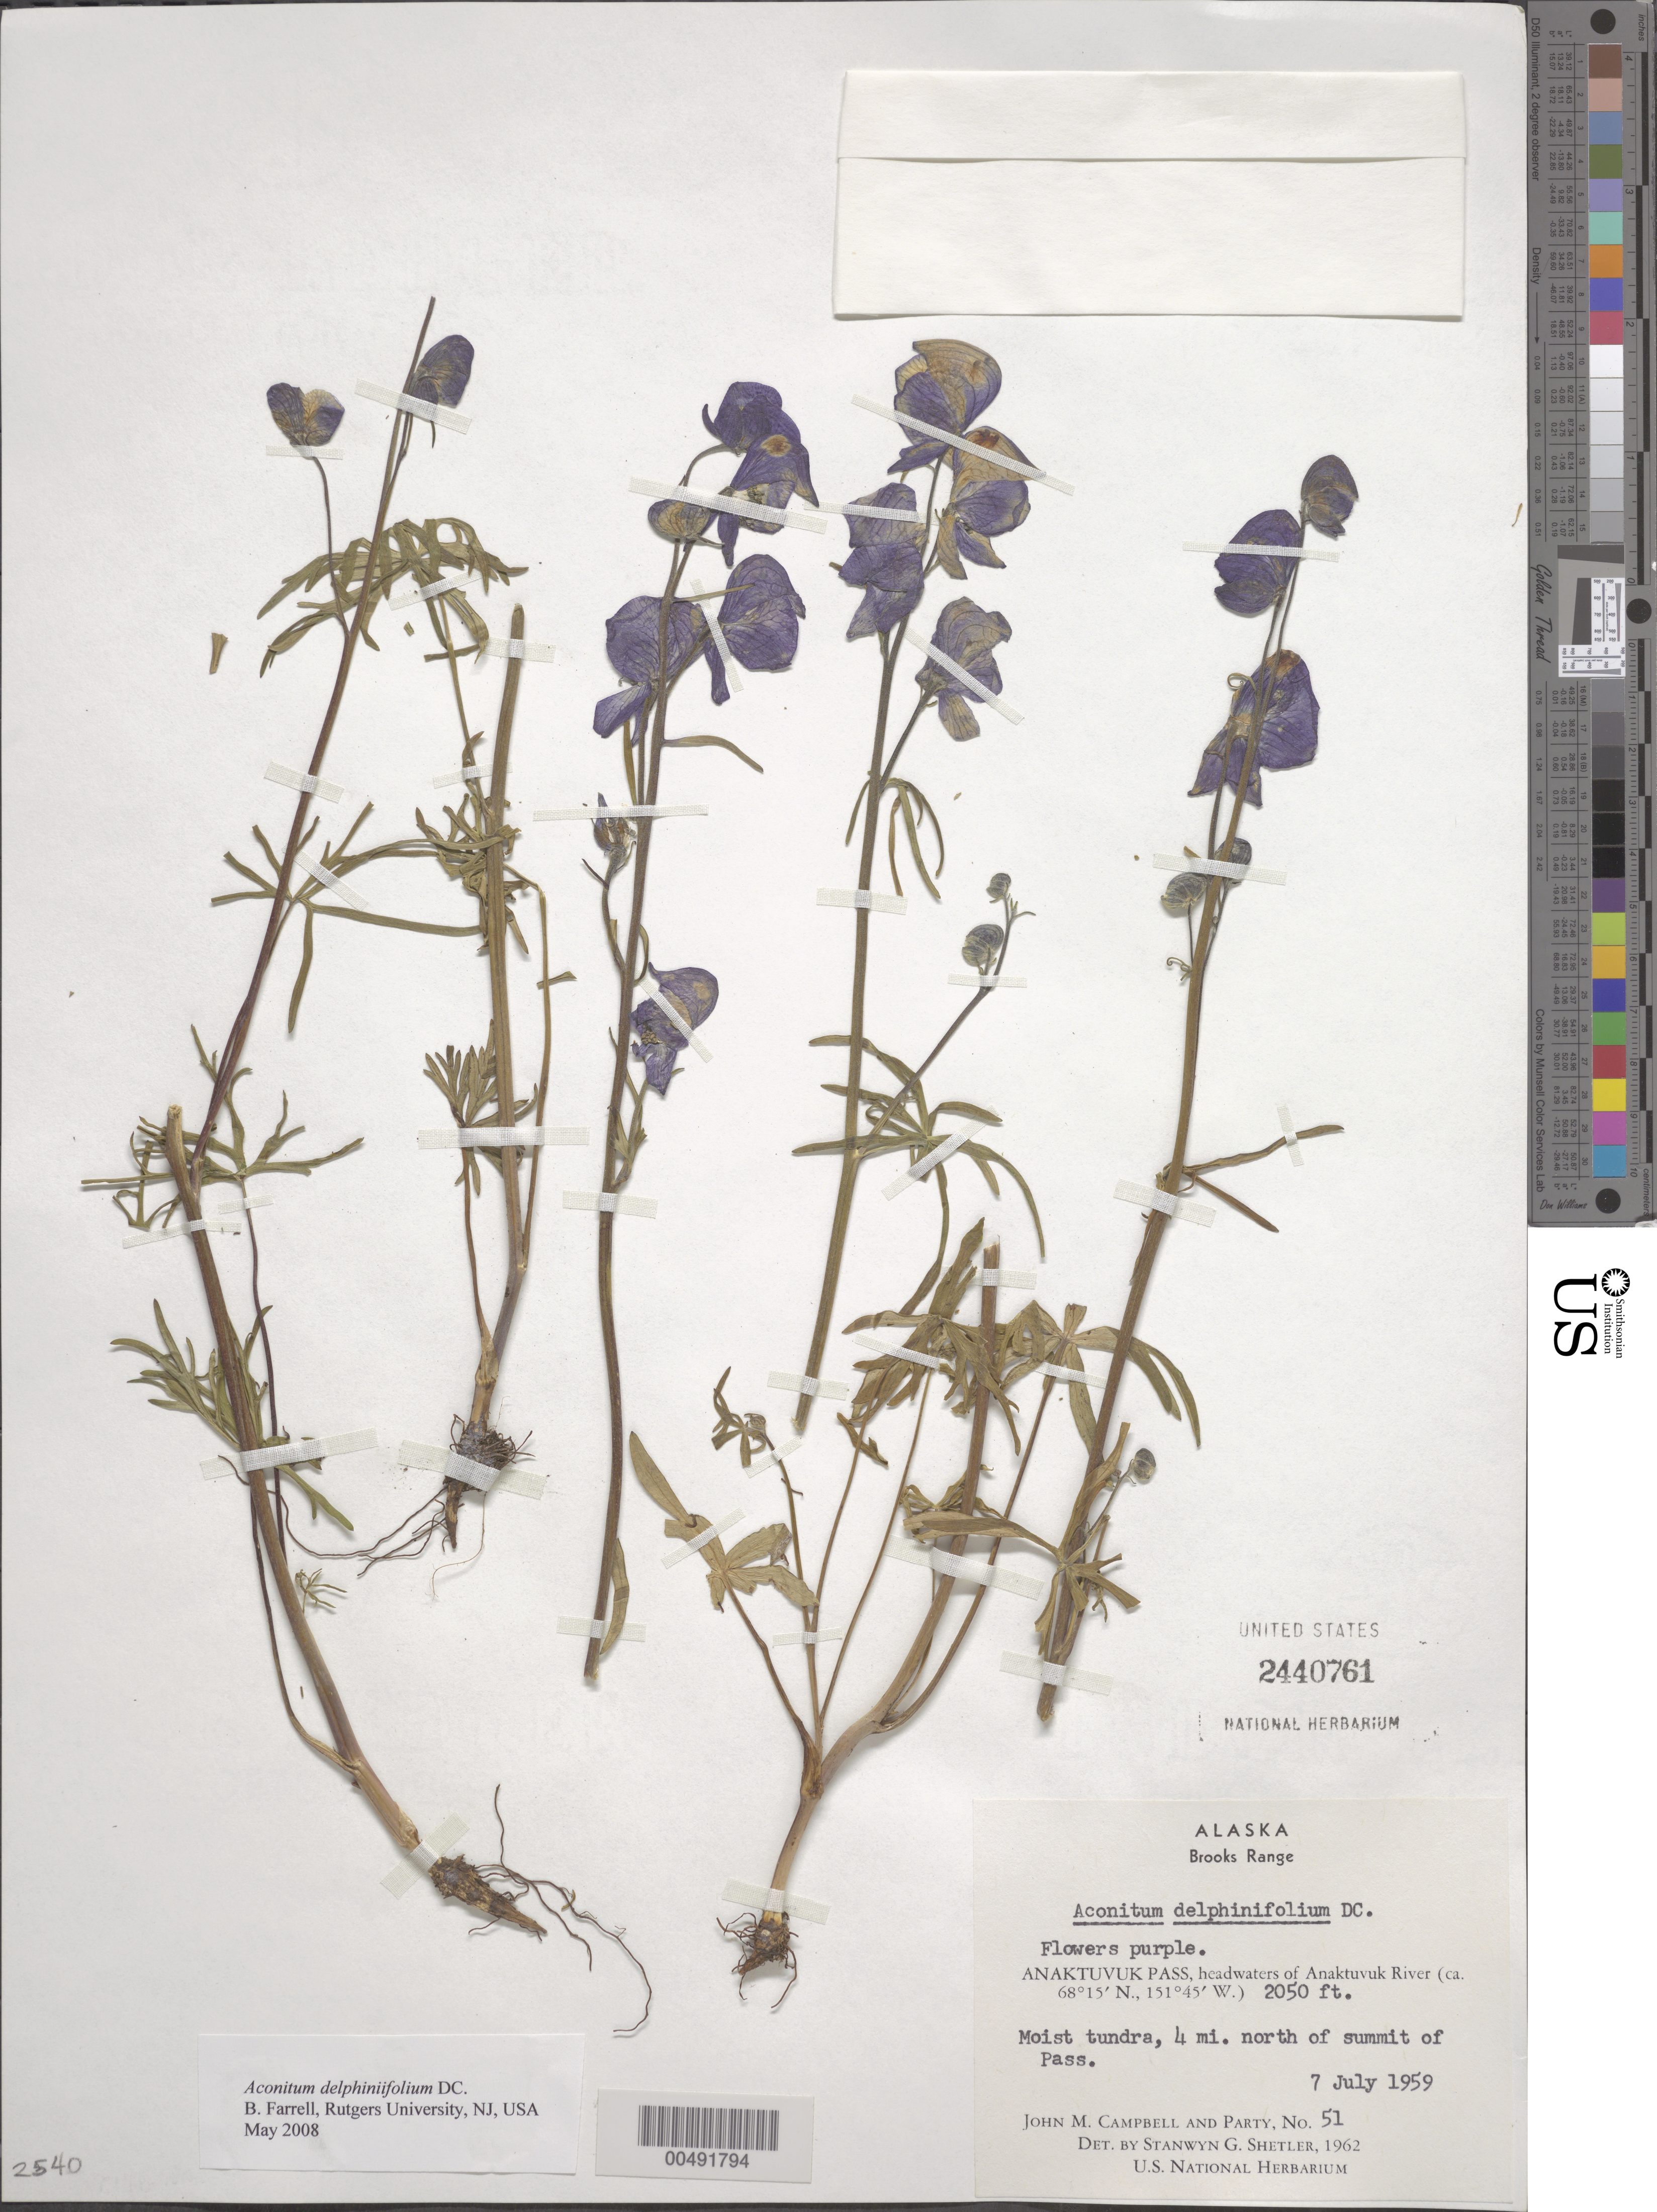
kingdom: Plantae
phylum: Tracheophyta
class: Magnoliopsida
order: Ranunculales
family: Ranunculaceae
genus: Aconitum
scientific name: Aconitum delphinifolium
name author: DC.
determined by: Shetler, Stanwyn G., (US), NMNH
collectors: J. M. Campbell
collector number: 51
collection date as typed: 07 Jul 1959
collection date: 1959-07-07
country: United States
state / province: Alaska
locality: Brooks Range, 4 mi. N of summit of Anaktuvuk Pass, headwaters of Anaktuvuk River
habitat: moist tundra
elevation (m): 625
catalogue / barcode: US 2440761